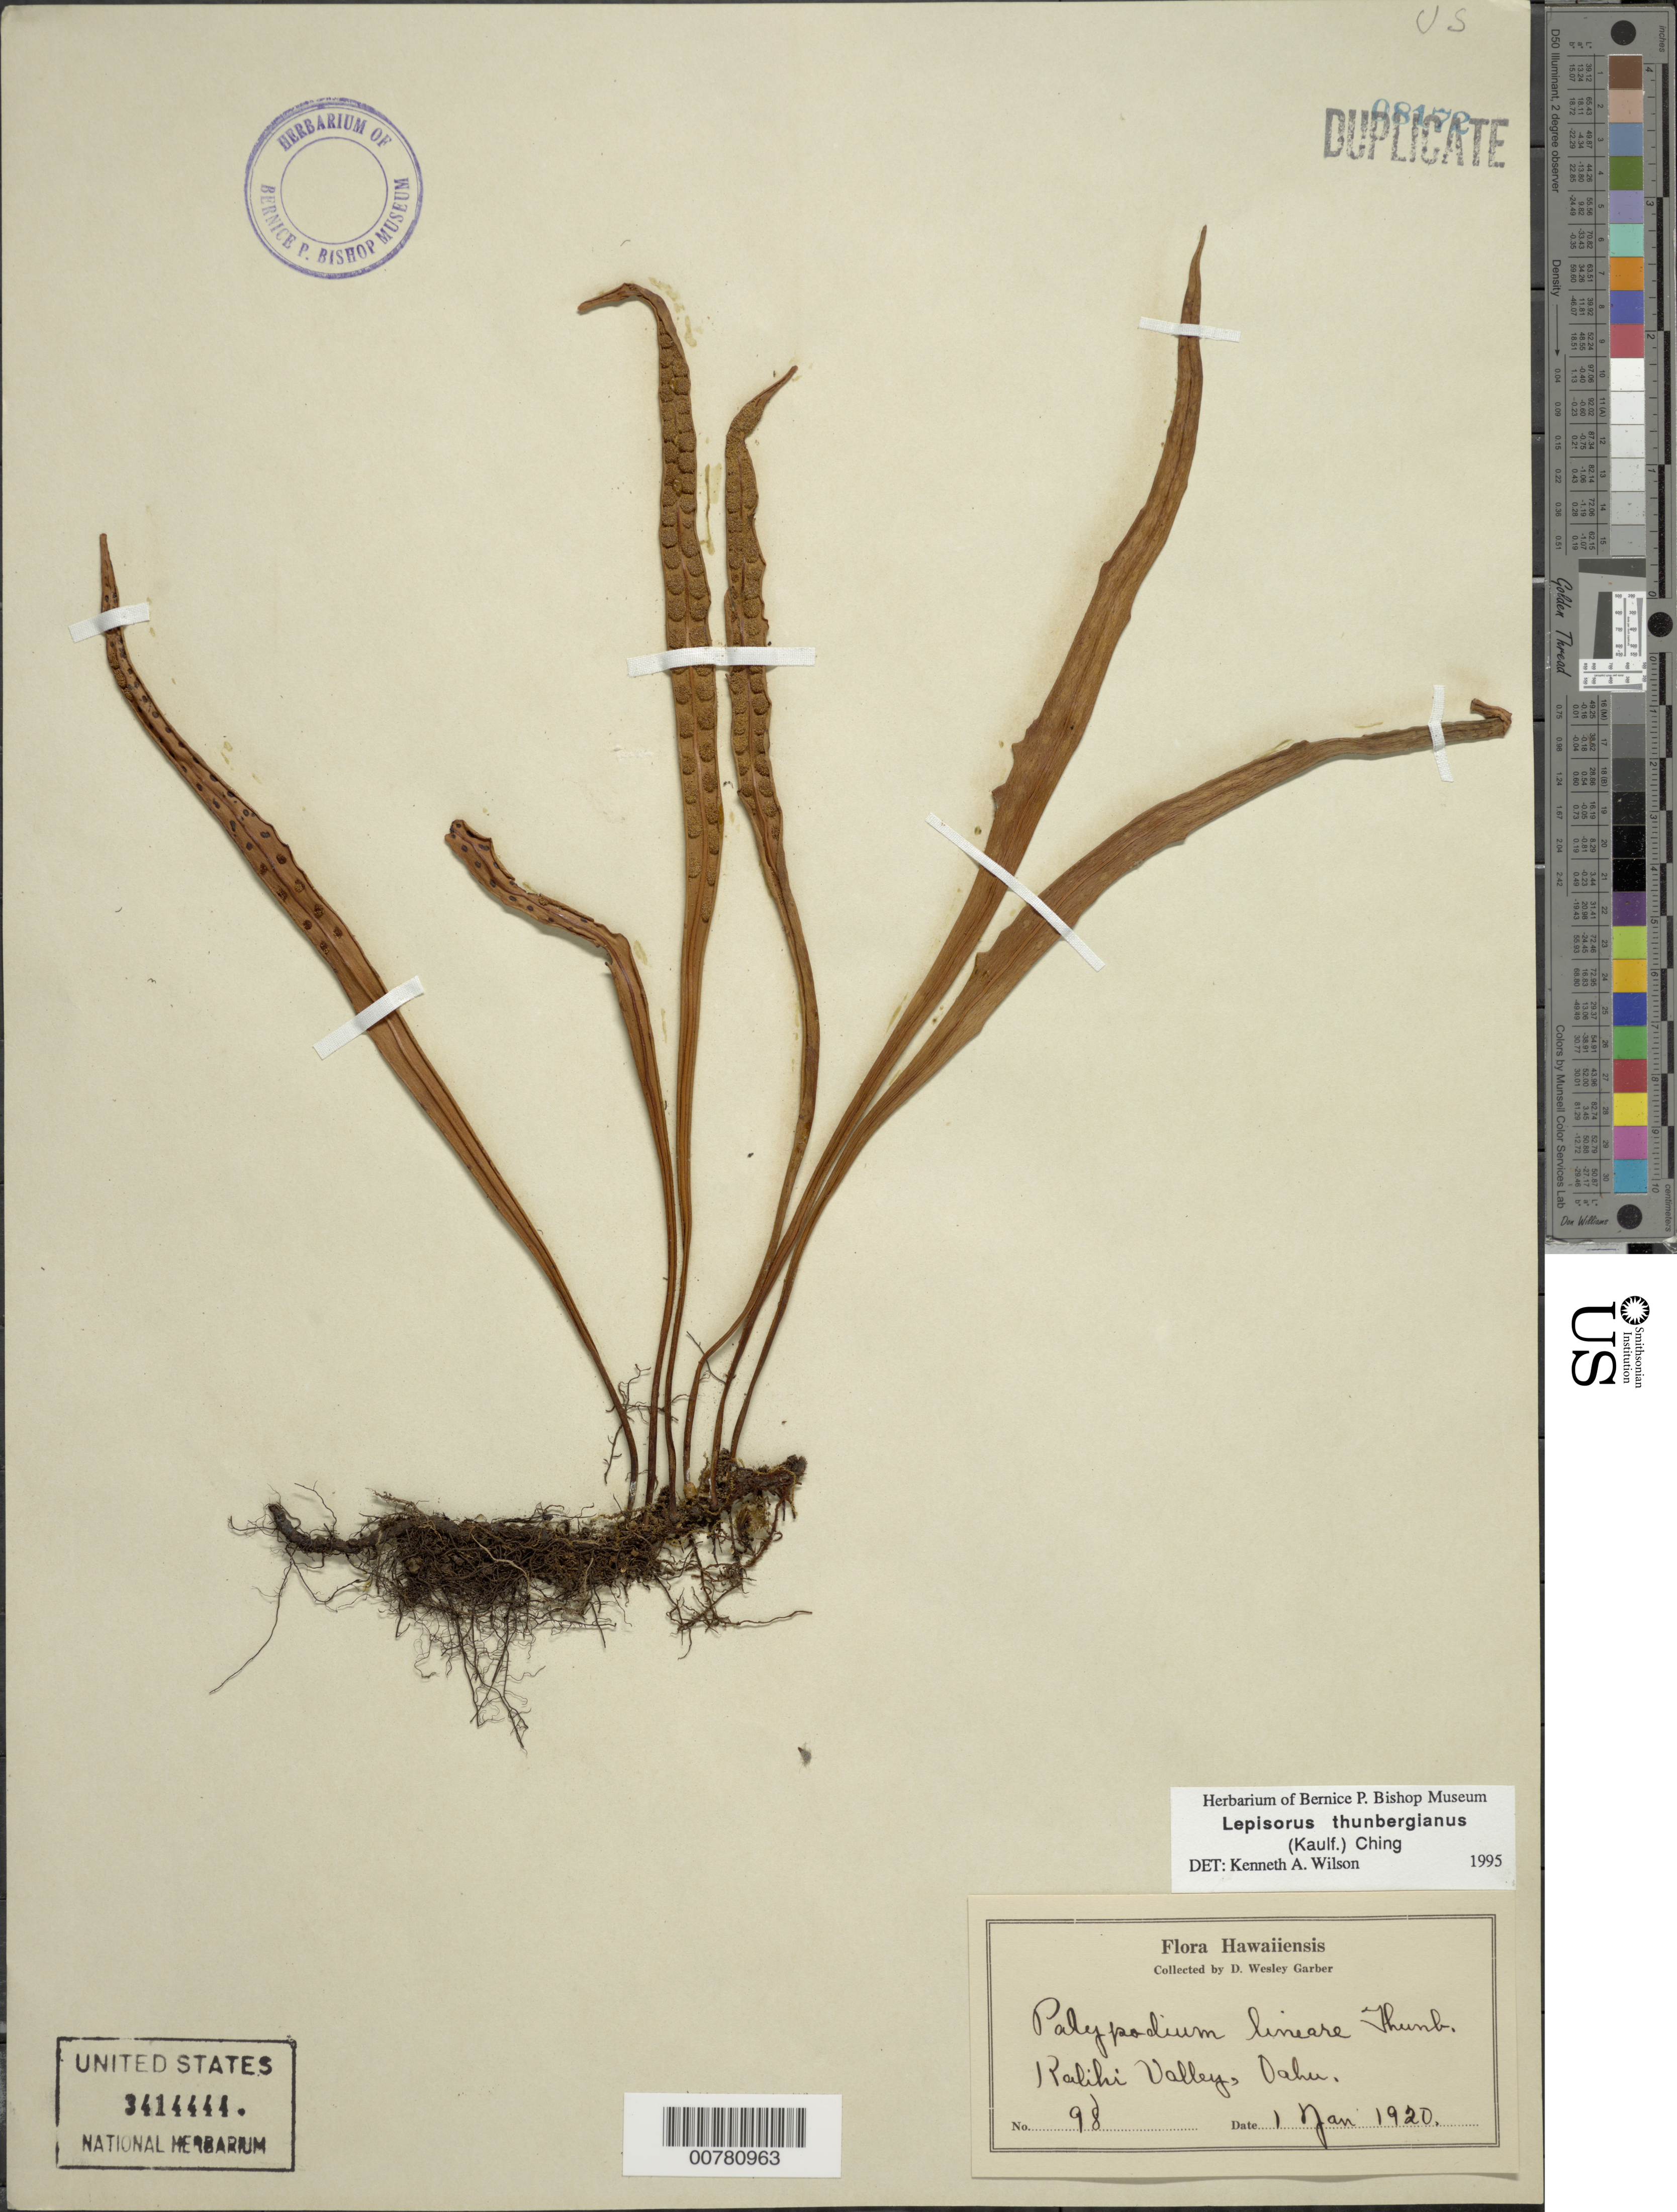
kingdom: Plantae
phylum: Tracheophyta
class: Polypodiopsida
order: Polypodiales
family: Polypodiaceae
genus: Lepisorus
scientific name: Lepisorus thunbergianus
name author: (Kaulf.) Ching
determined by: Wilson, K. A.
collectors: D. W. Garber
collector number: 98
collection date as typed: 1 Jan 1920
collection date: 1920-01-01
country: United States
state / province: Hawaii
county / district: Honolulu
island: Oahu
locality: Kalihi Valley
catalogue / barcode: US 3414444